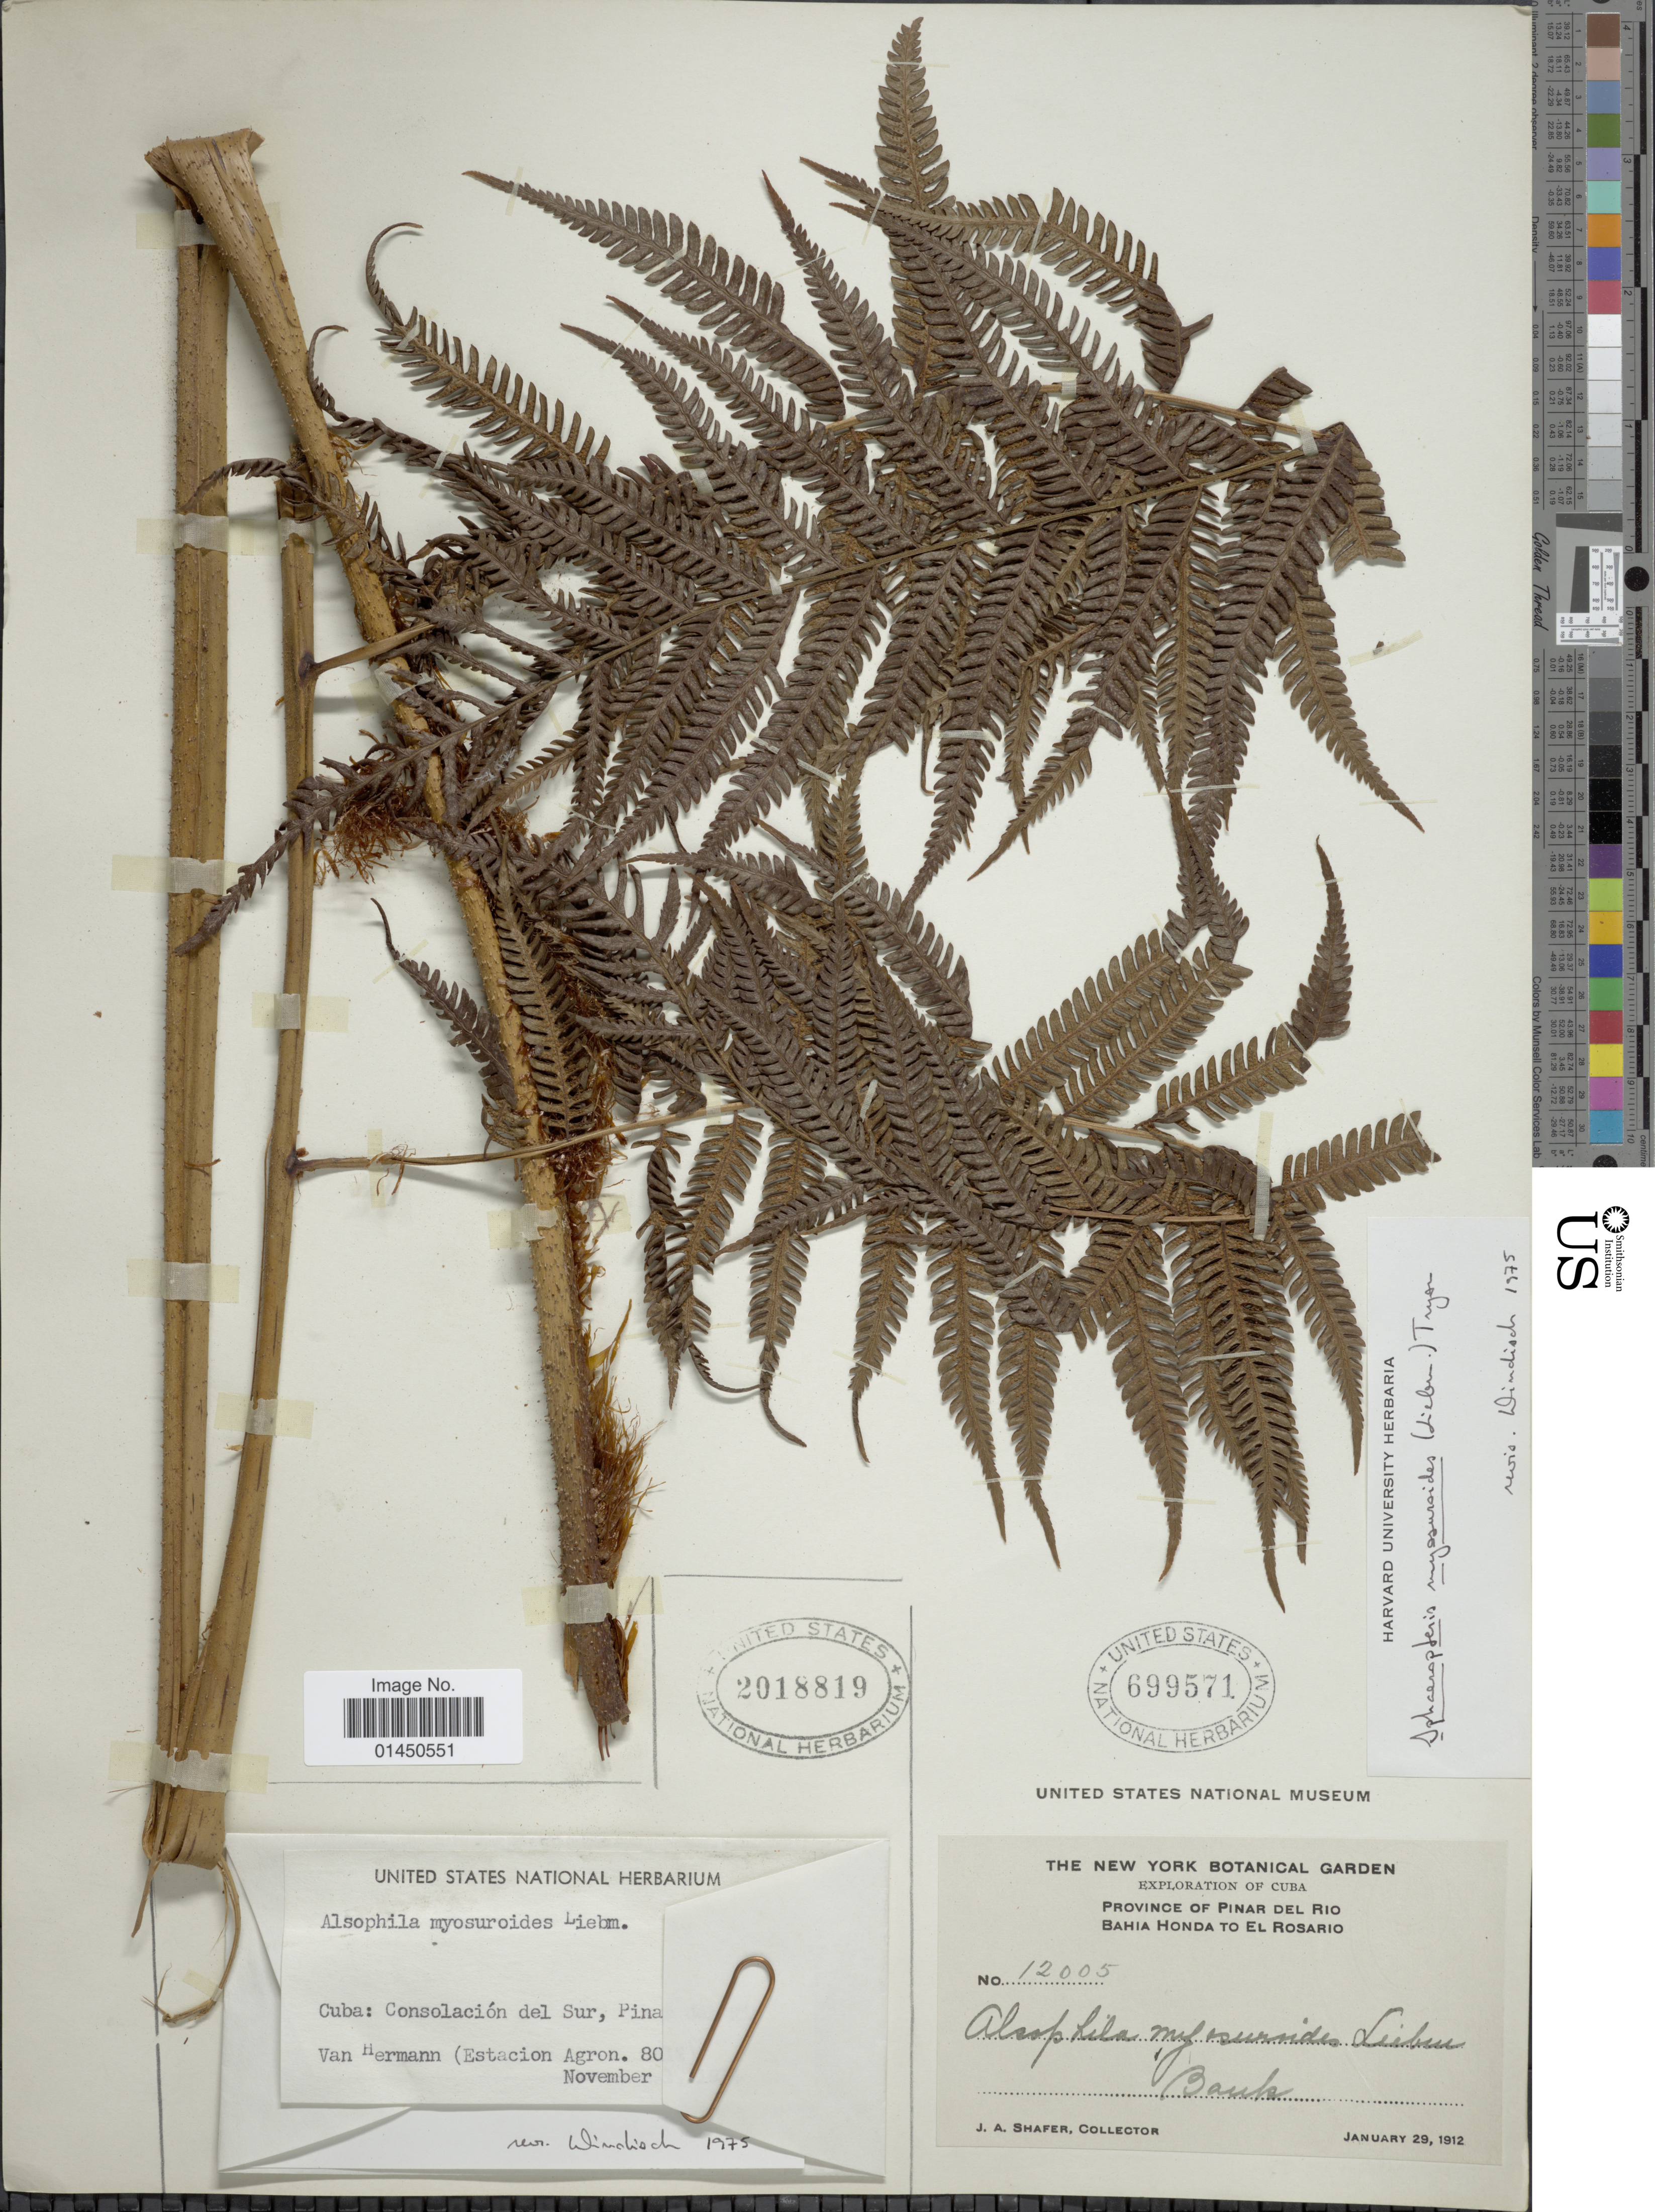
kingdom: Plantae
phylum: Tracheophyta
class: Polypodiopsida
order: Cyatheales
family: Cyatheaceae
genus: Cyathea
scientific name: Cyathea myosuriodes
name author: (Liebm.) Domin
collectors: J. A. Shafer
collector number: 12005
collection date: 1912-01-29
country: Cuba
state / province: Pinar del Río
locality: Bahia Hondo to El Rosario, banks.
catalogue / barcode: US 699571